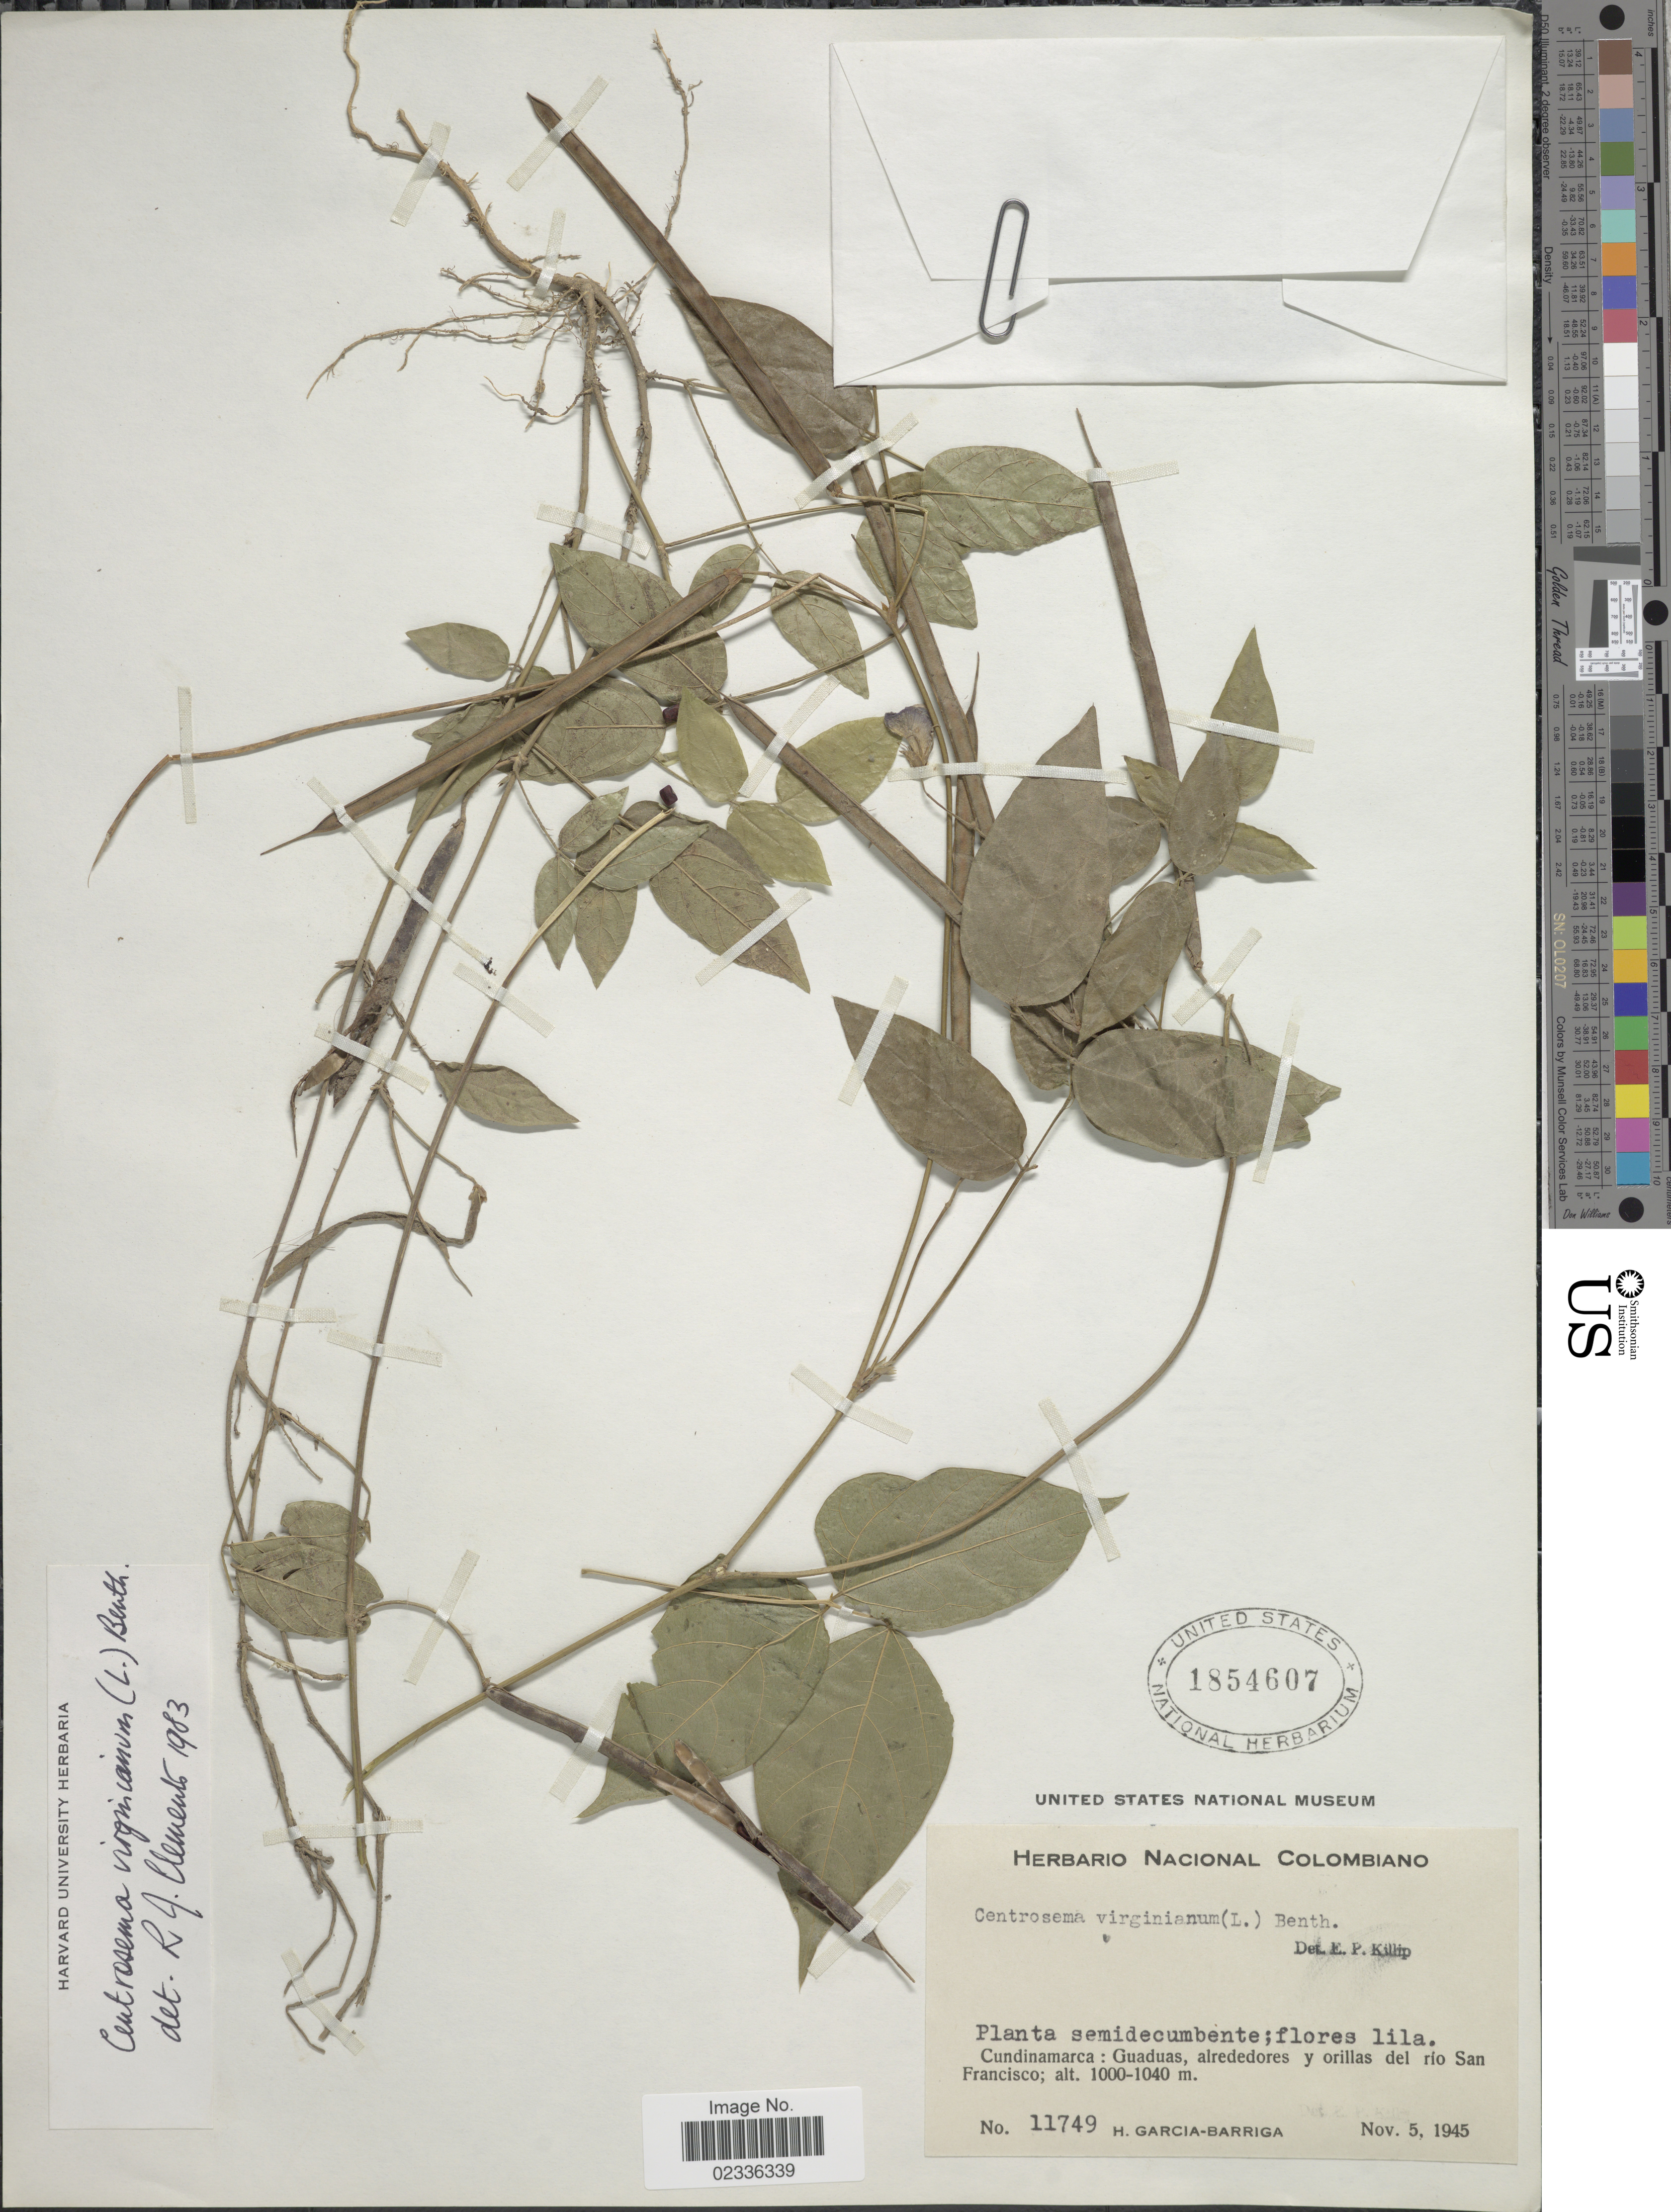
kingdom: Plantae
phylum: Tracheophyta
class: Magnoliopsida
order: Fabales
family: Fabaceae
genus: Centrosema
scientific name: Centrosema virginianum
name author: (L.) Benth.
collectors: H. García Barriga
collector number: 11749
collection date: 1945-11-05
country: Colombia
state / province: Cundinamarca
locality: Guaduas, alrededores y orrilas del rio San Francisco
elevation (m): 1000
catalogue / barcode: US 1854607